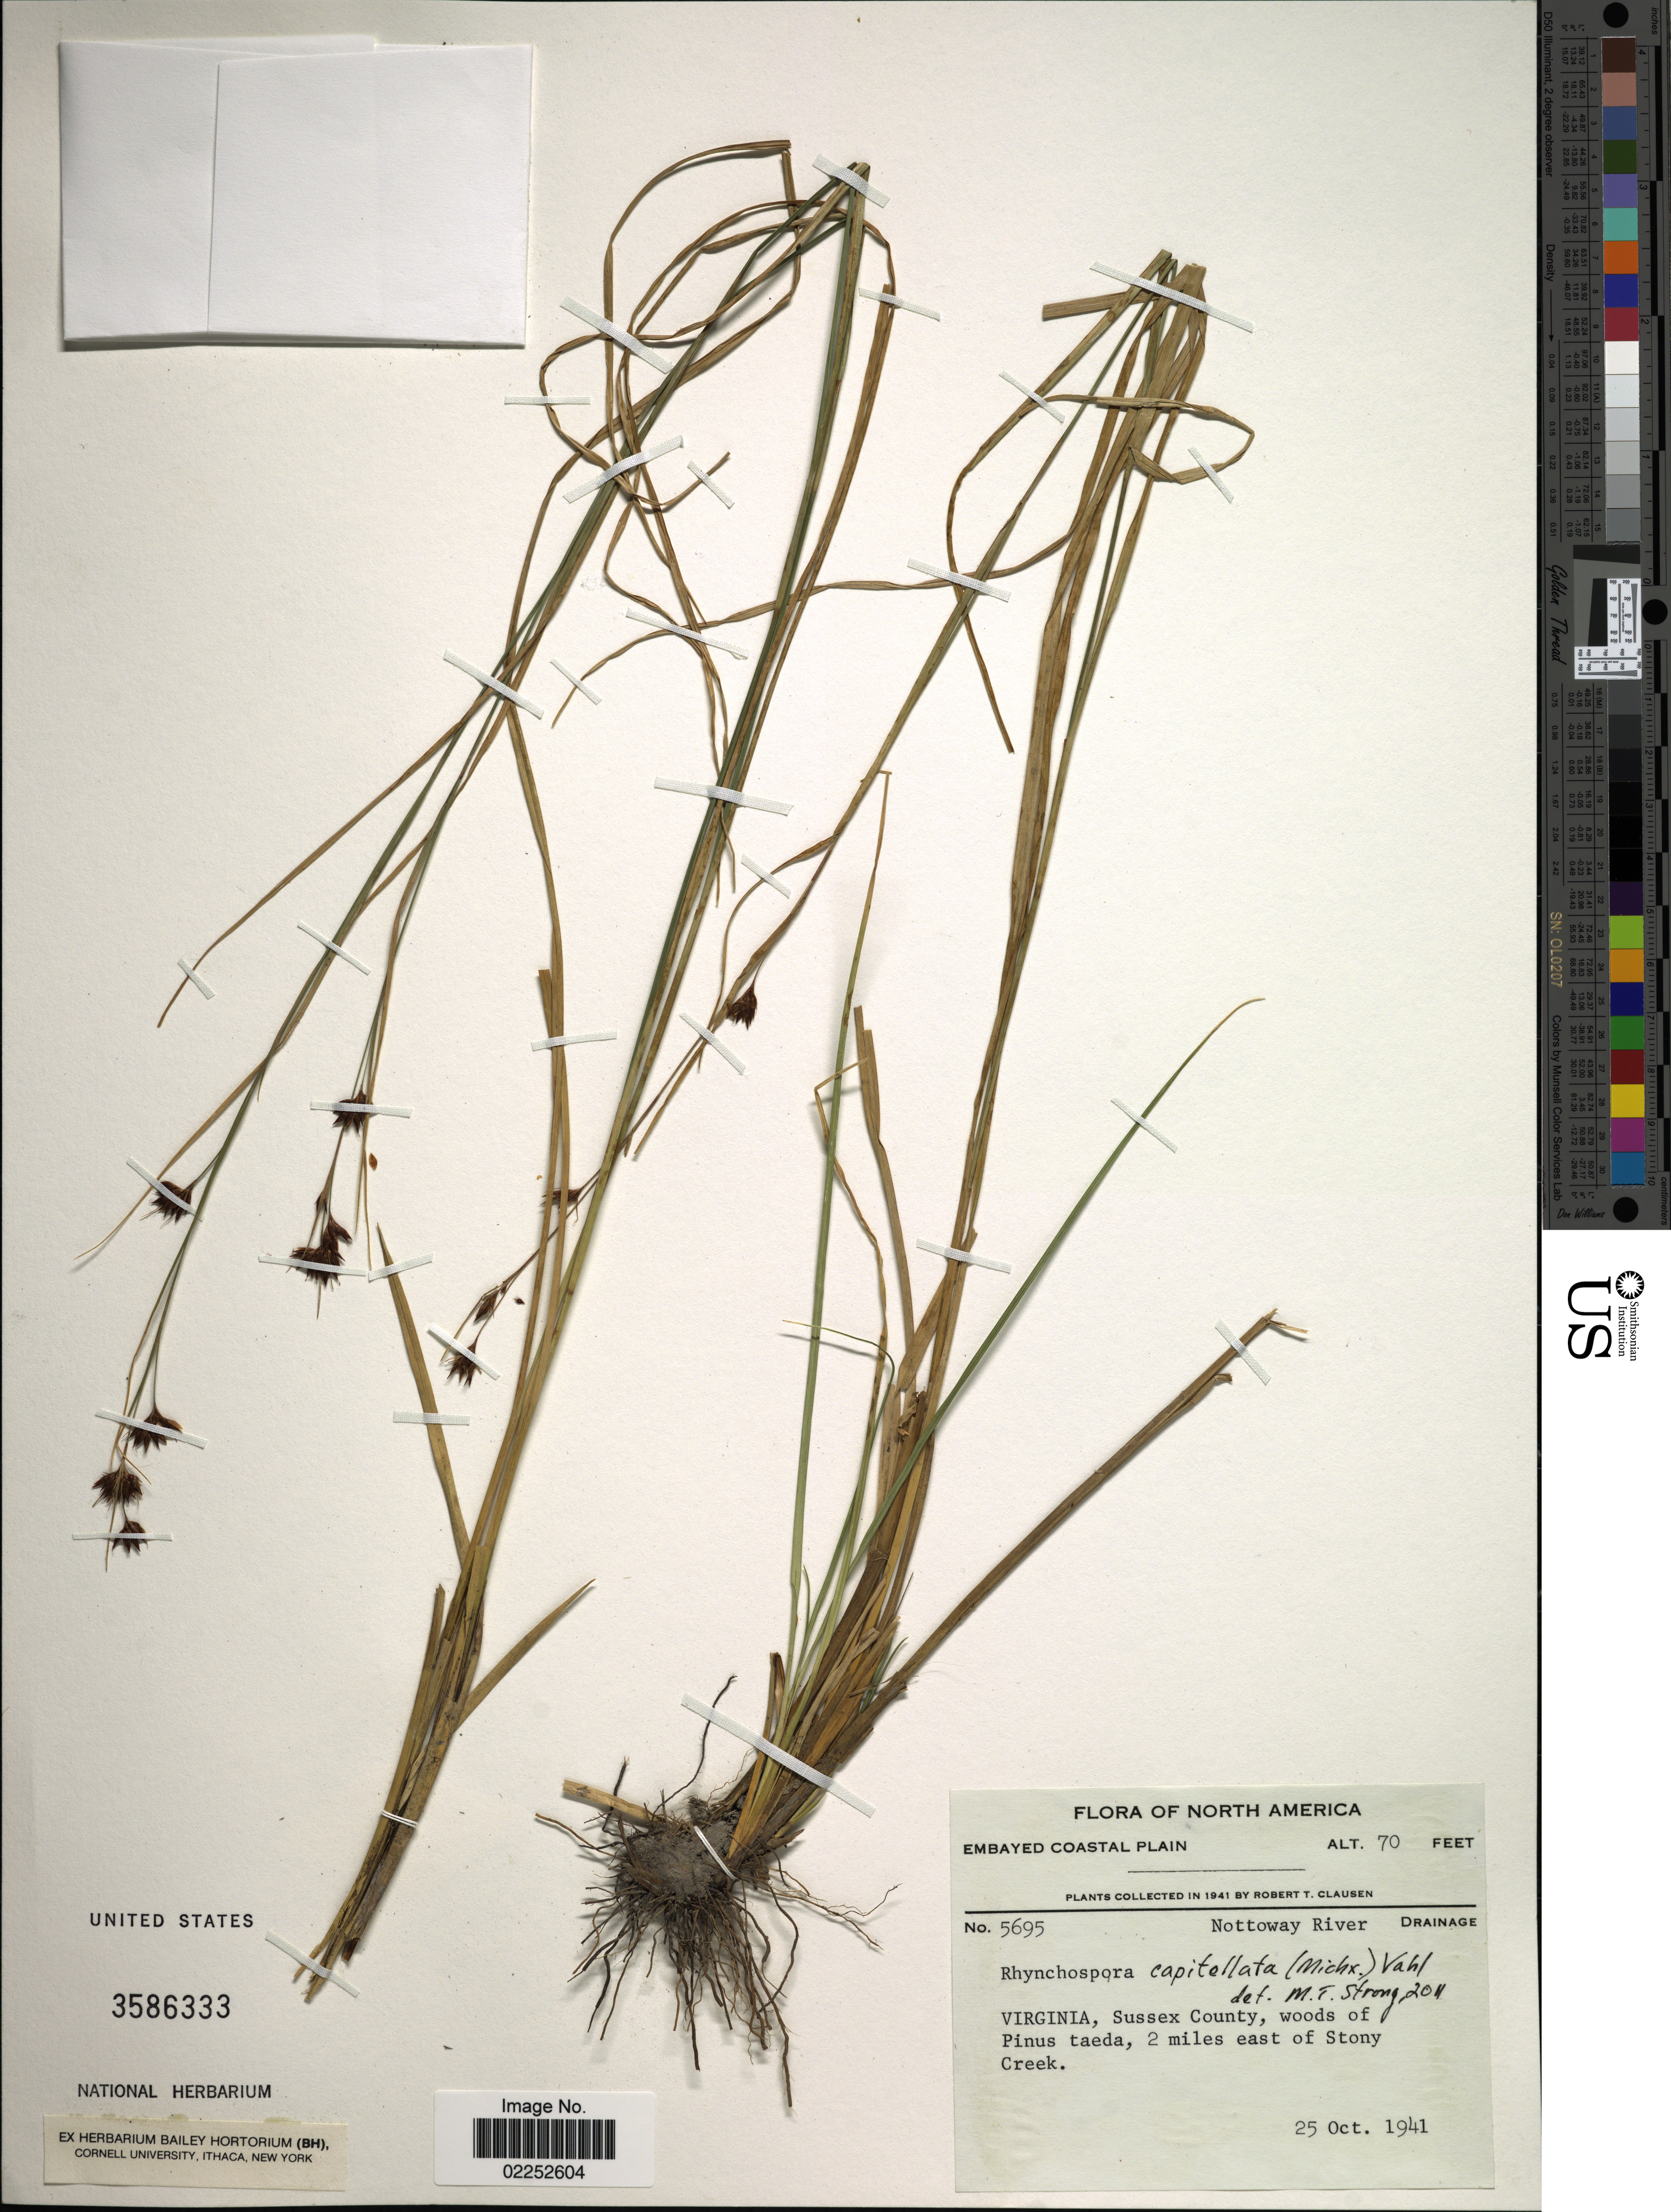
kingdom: Plantae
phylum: Tracheophyta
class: Liliopsida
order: Poales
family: Cyperaceae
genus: Rhynchospora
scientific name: Rhynchospora capitellata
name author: (Michx.) Vahl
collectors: R. T. Clausen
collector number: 5695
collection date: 1941-10-25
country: United States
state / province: Virginia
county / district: City of Suffolk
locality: Embayed Coastal Plain, Nottoway River Drainage, Sussex County, woods of Pinus taeda, 2 miles east of Stony Creek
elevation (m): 21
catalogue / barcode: US 3586333